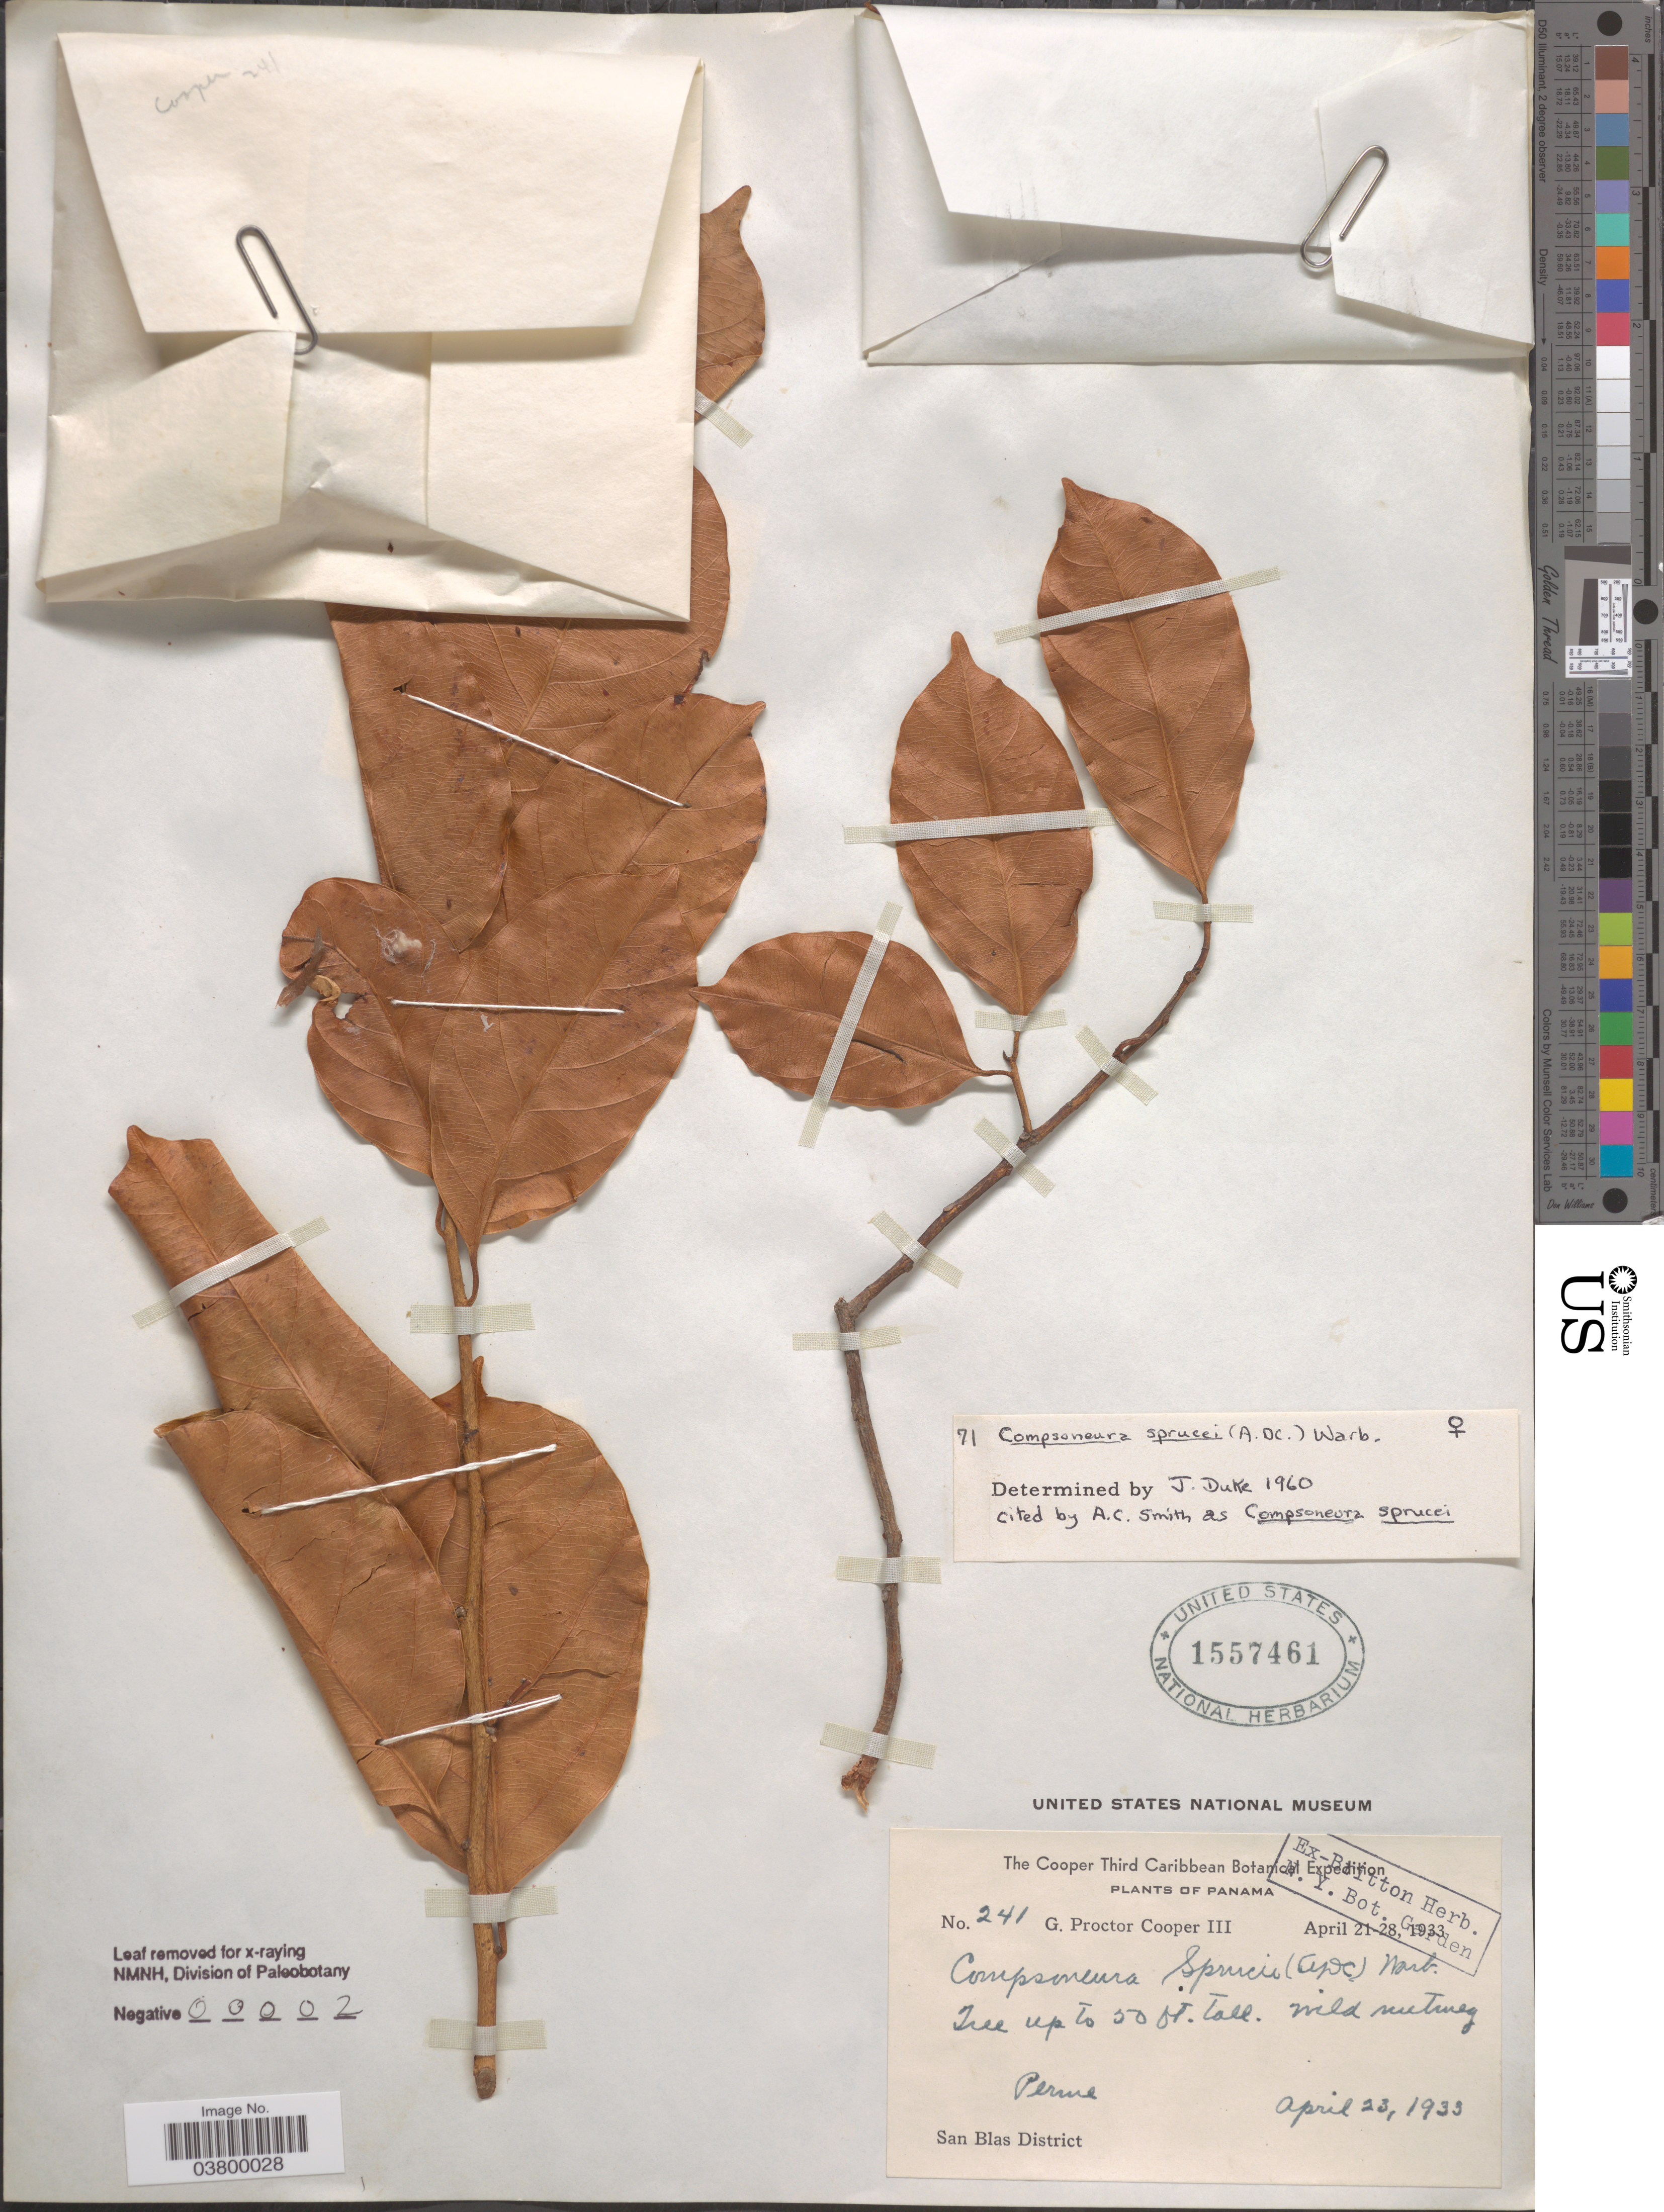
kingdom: Plantae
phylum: Tracheophyta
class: Magnoliopsida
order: Magnoliales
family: Myristicaceae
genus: Compsoneura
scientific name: Compsoneura sprucei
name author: (A. DC.) Warb.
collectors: G. Cooper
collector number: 241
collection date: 1933-04-23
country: Panama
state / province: Kuna Yala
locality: San Blas District.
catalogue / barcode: US 1557461